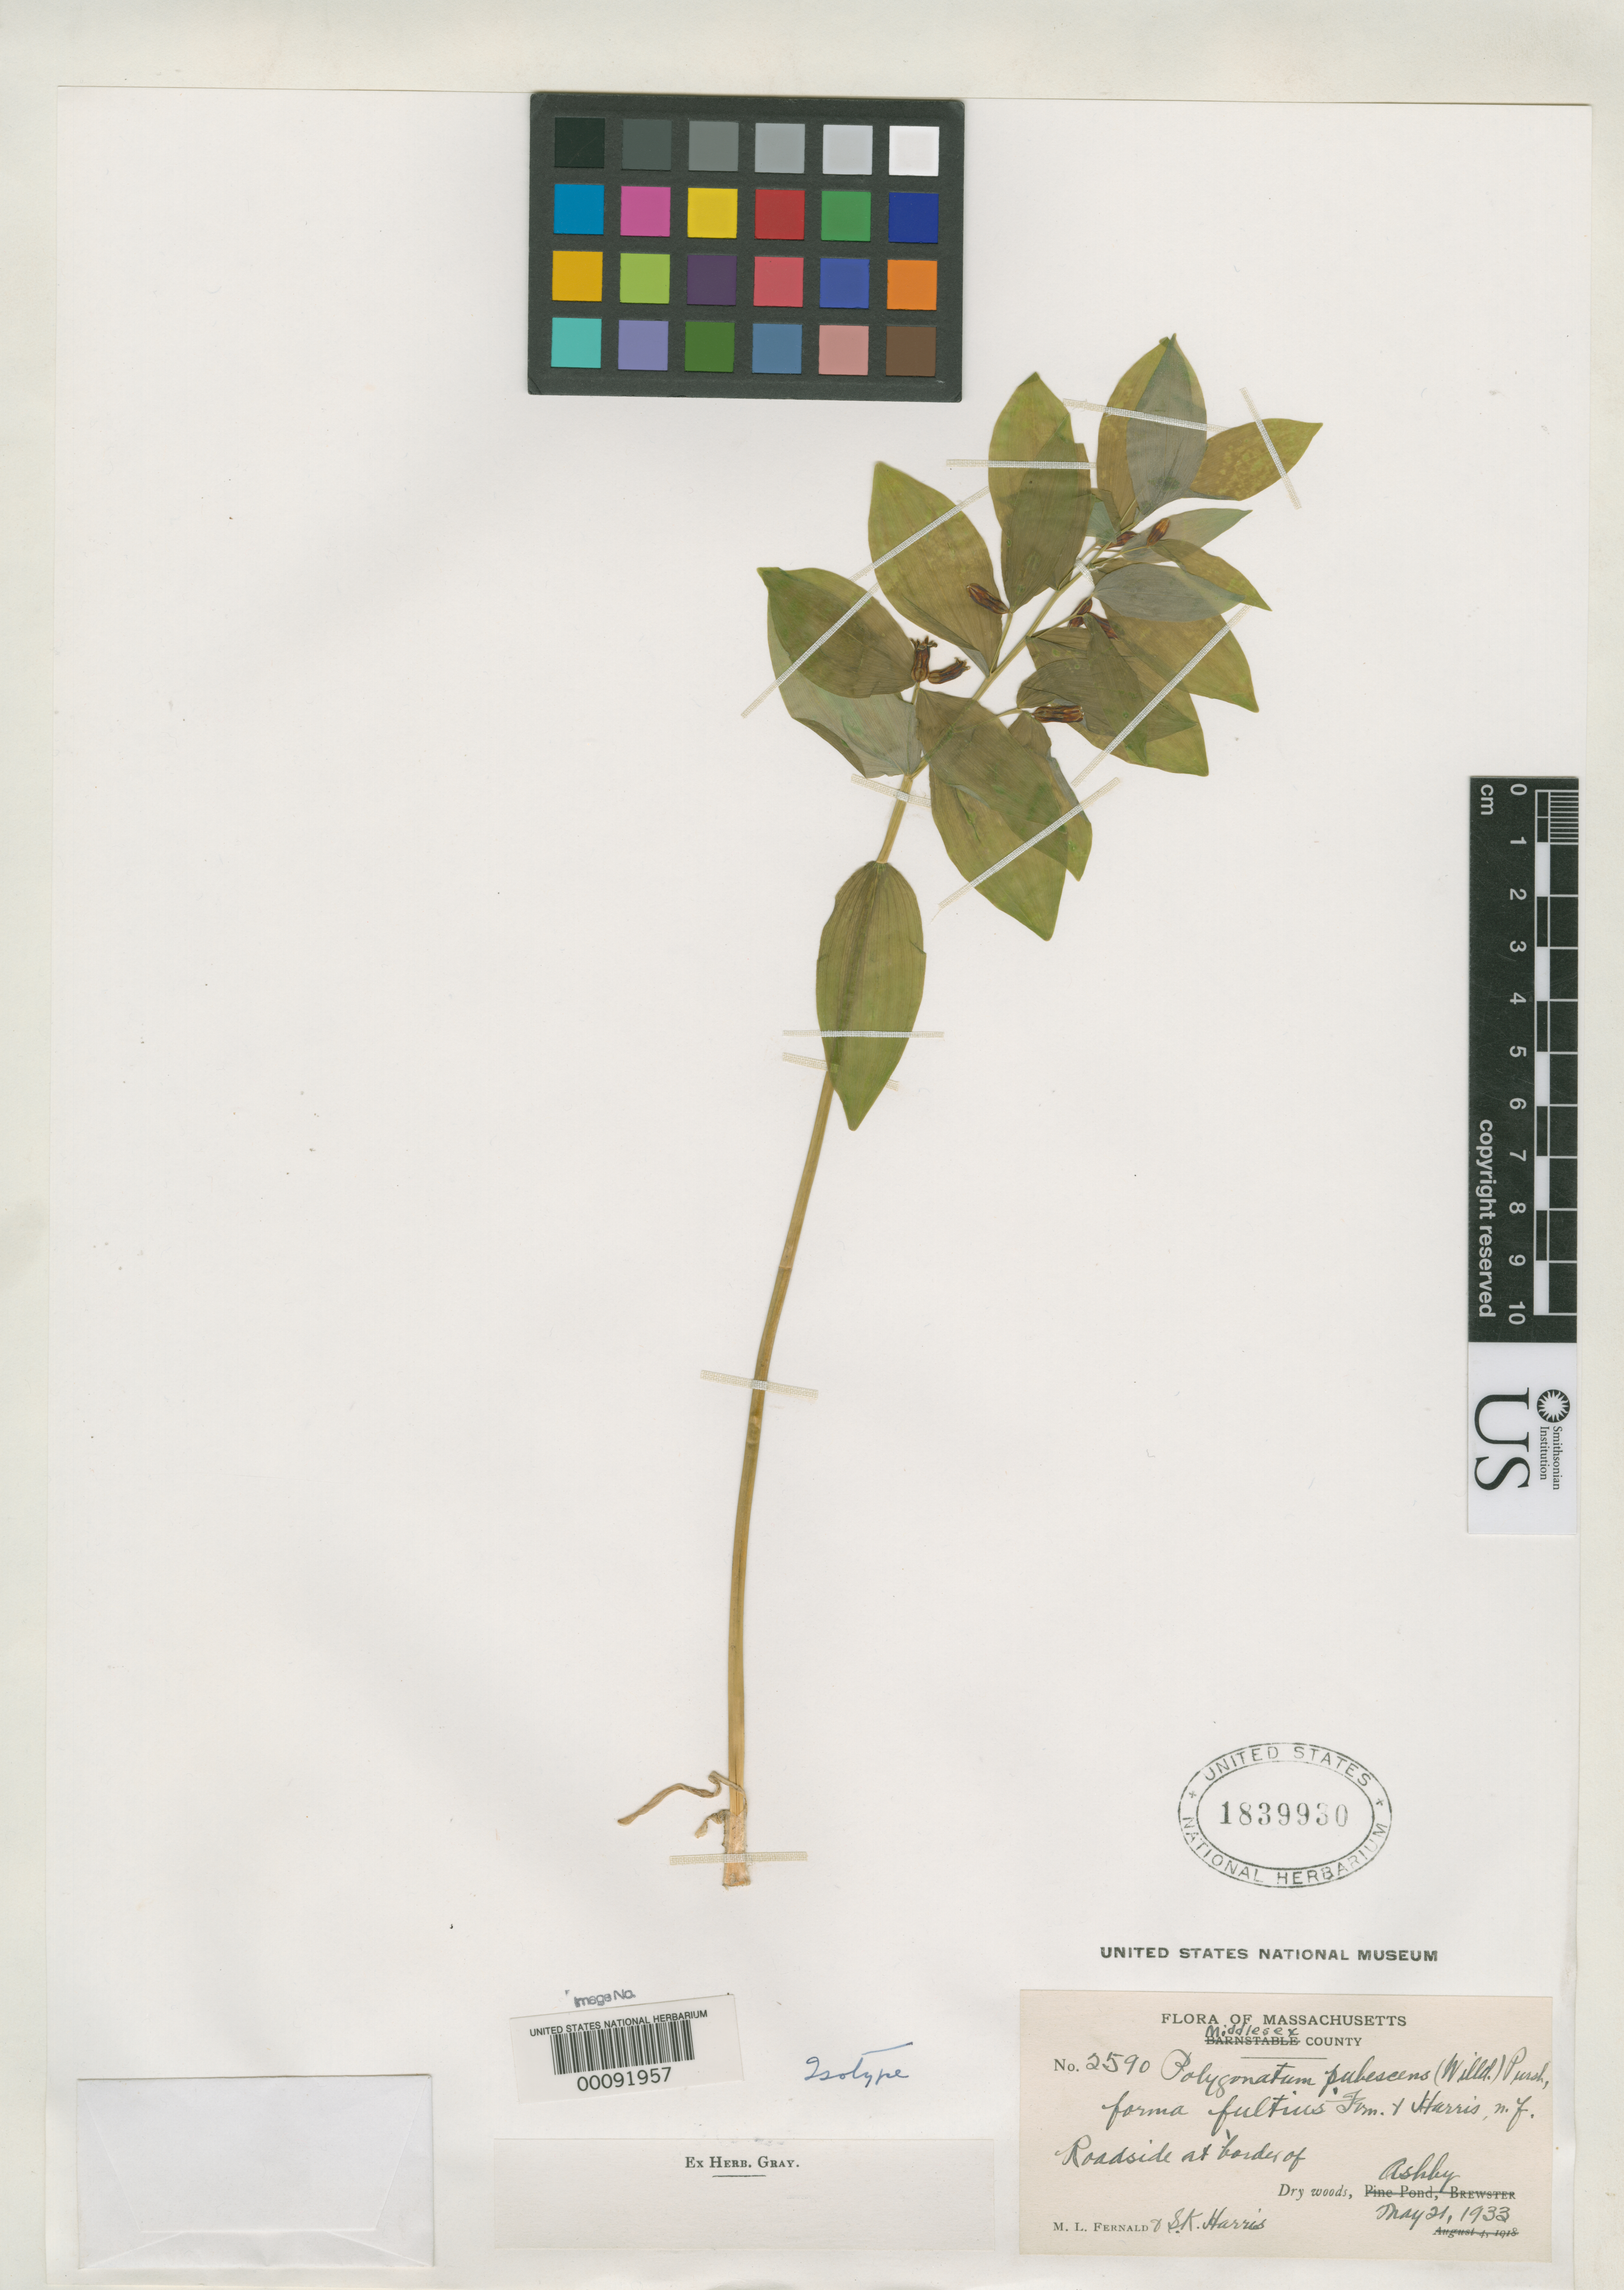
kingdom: Plantae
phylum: Tracheophyta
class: Liliopsida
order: Asparagales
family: Asparagaceae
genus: Polygonatum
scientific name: Polygonatum pubescens f. fultius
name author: Fernald & S.K. Harris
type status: Isotype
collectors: M. L. Fernald & S. K. Harris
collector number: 2590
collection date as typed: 21 May 1933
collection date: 1933-05-21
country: United States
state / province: Massachusetts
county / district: Middlesex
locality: Ashby.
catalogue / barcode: US 1839930